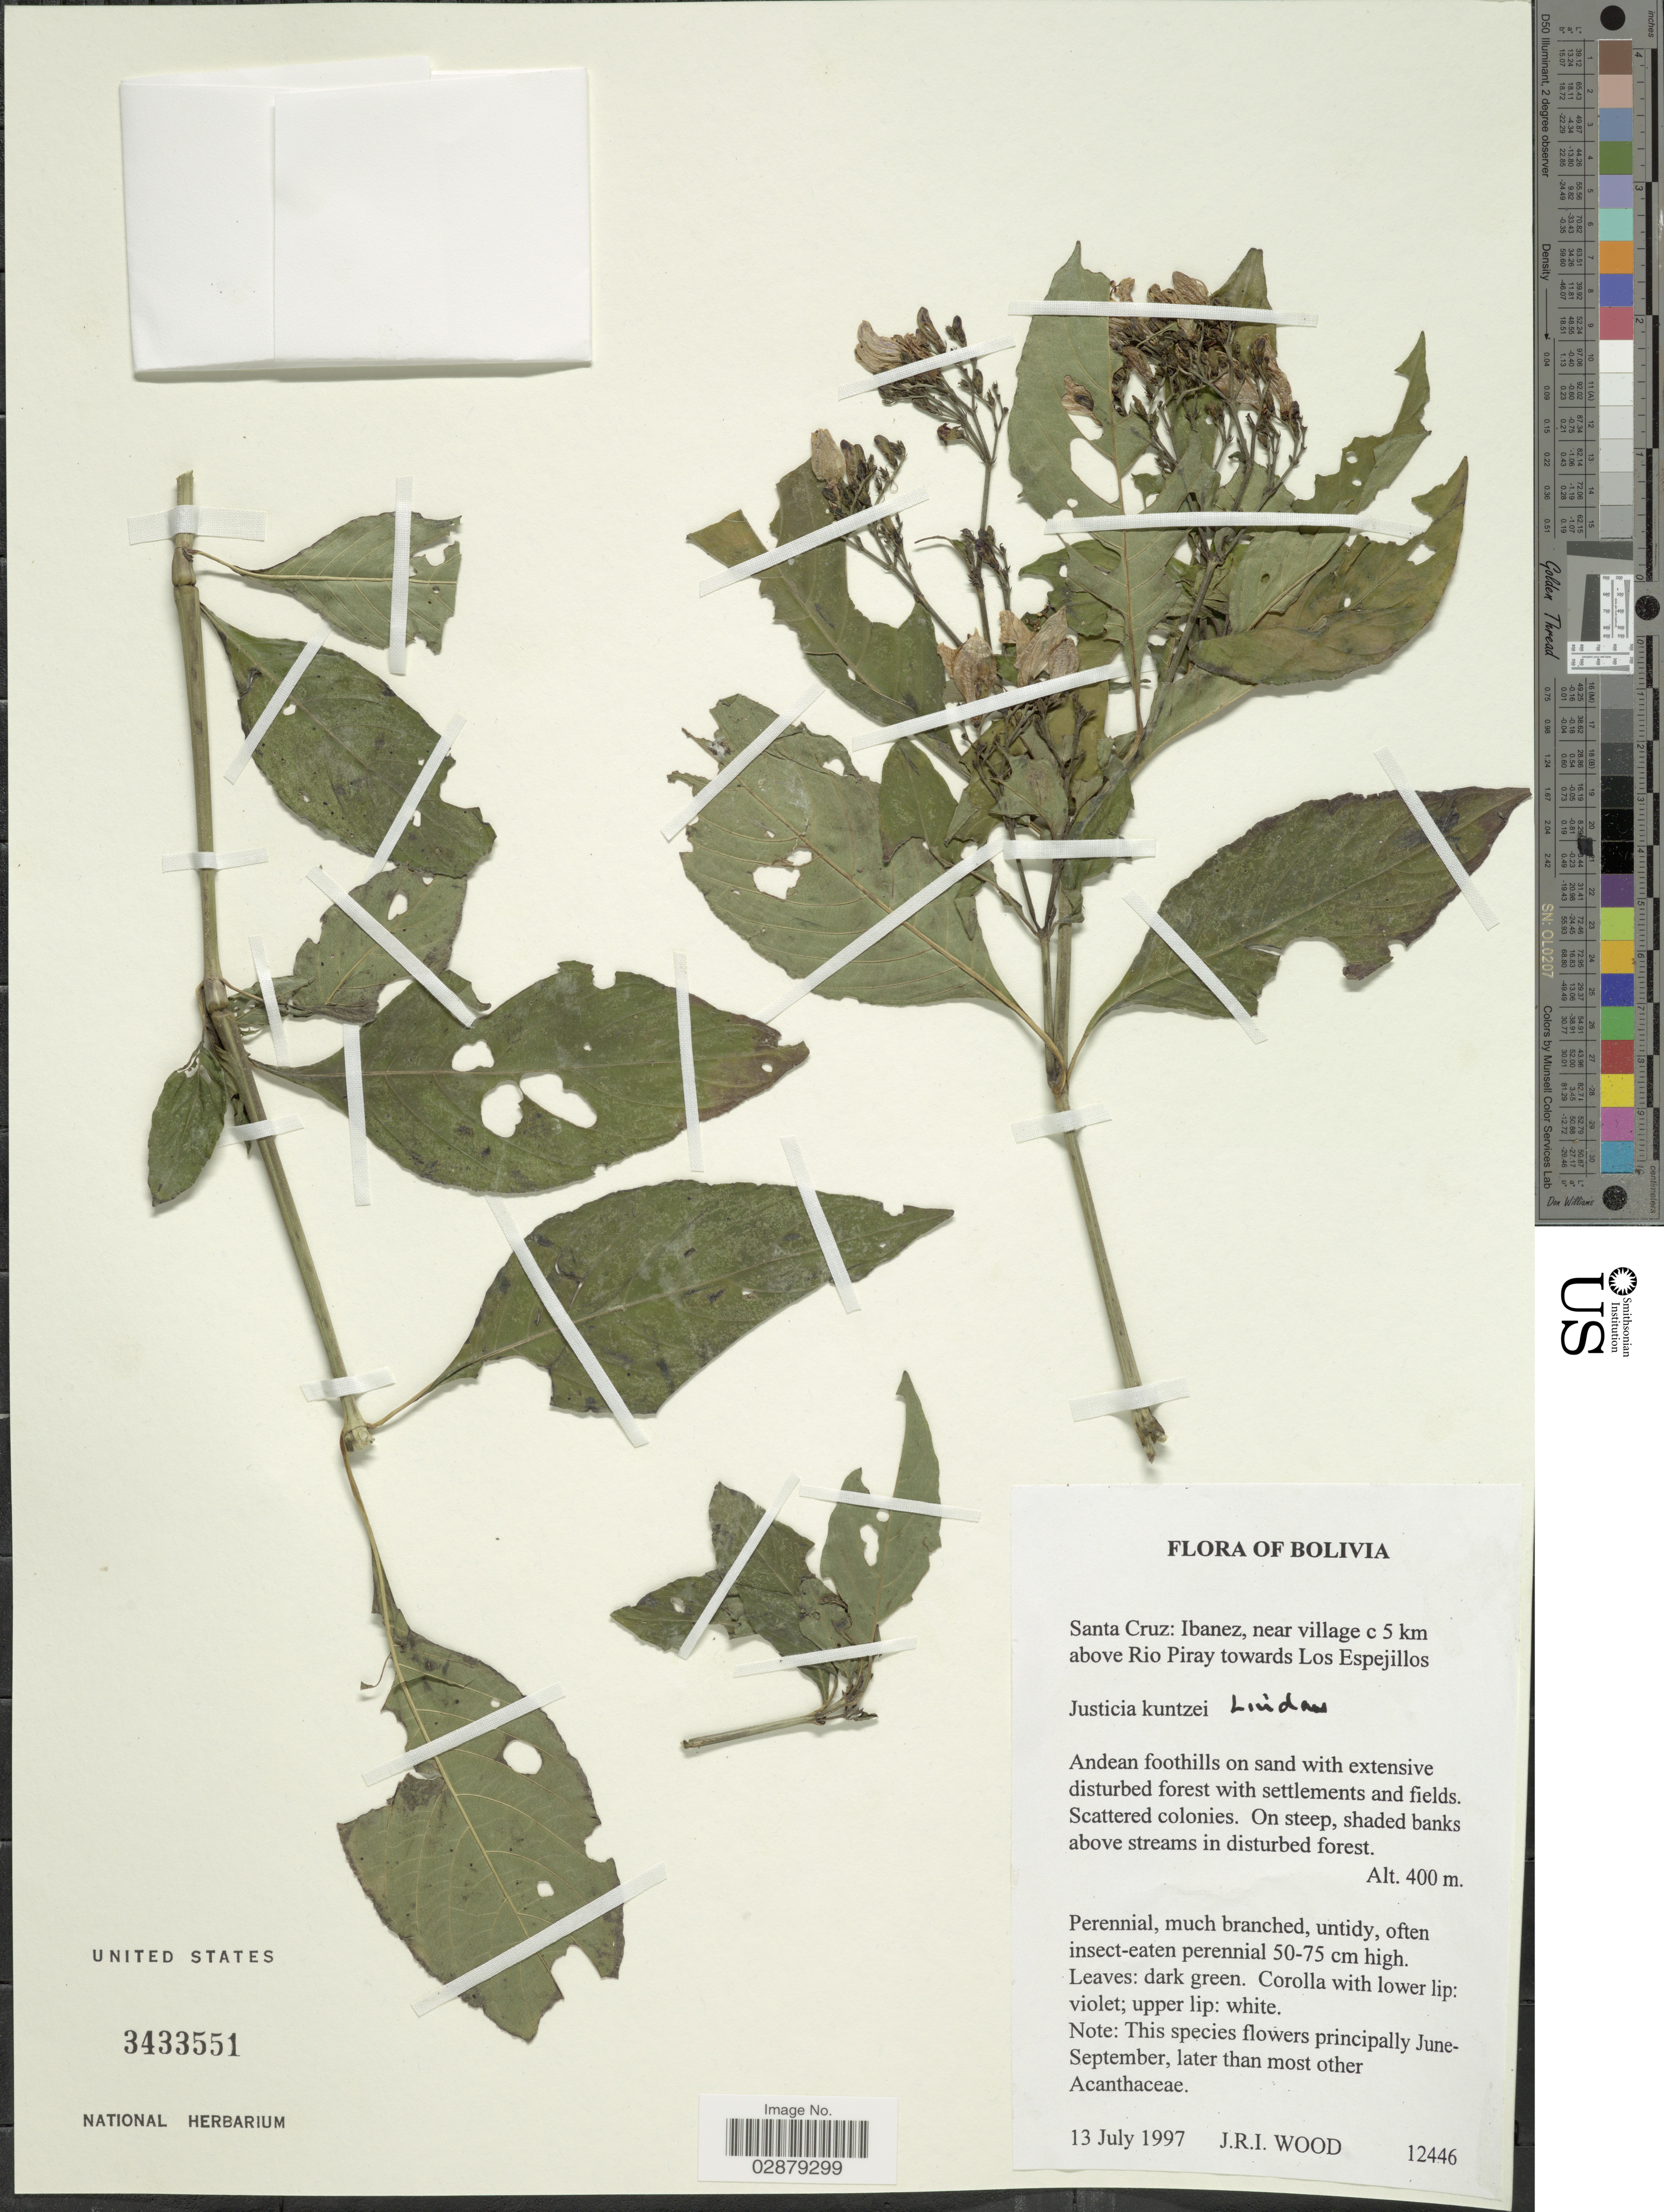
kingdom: Plantae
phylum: Tracheophyta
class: Magnoliopsida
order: Lamiales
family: Acanthaceae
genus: Justicia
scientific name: Justicia kuntzei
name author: Lindau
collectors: J. R. I. Wood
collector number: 12446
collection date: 1997-07-13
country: Bolivia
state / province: Santa Cruz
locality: Ibanez, near village c 5 km above Rio Piray towards Los Espejilos.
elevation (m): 400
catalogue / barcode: US 3433551